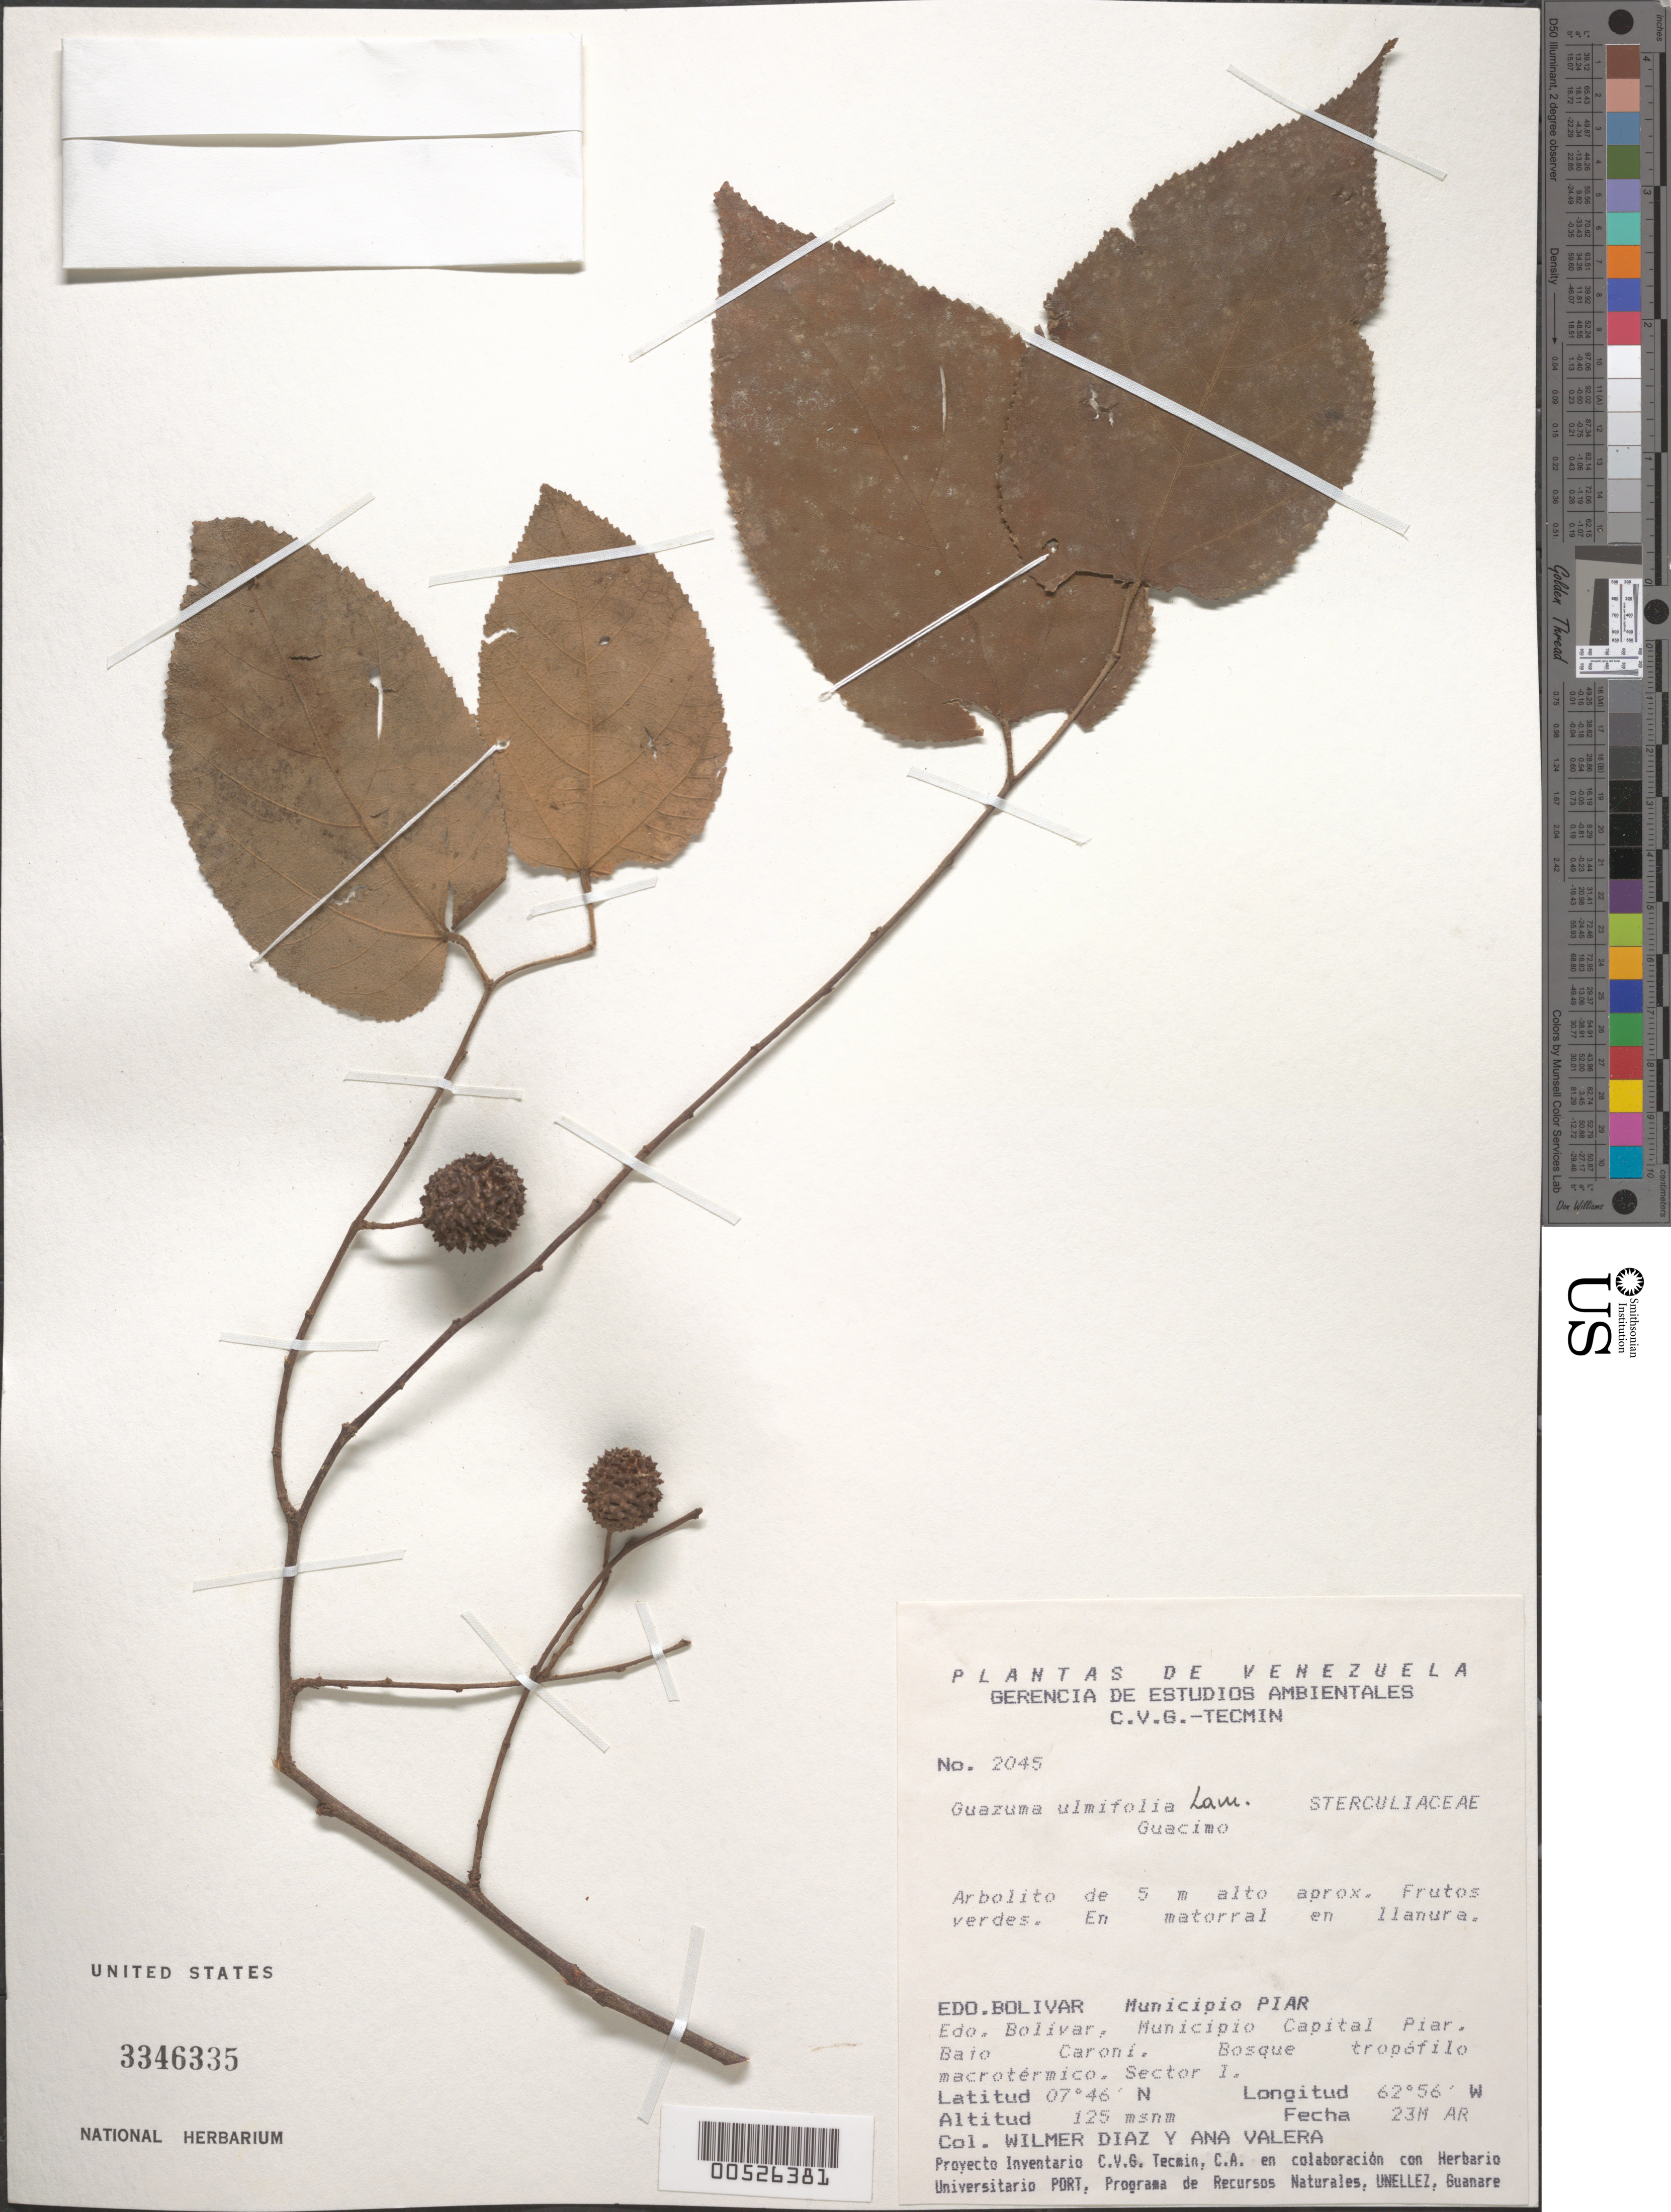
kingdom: Plantae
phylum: Tracheophyta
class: Magnoliopsida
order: Malvales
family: Malvaceae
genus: Guazuma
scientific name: Guazuma ulmifolia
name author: Lam.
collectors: W. Díaz P. & A. Valera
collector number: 2045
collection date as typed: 23 Mar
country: Venezuela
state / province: Bolívar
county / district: Piar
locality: Baio Caroni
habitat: Bosque tropófilo macrotérmico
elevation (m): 125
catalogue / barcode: US 3346335